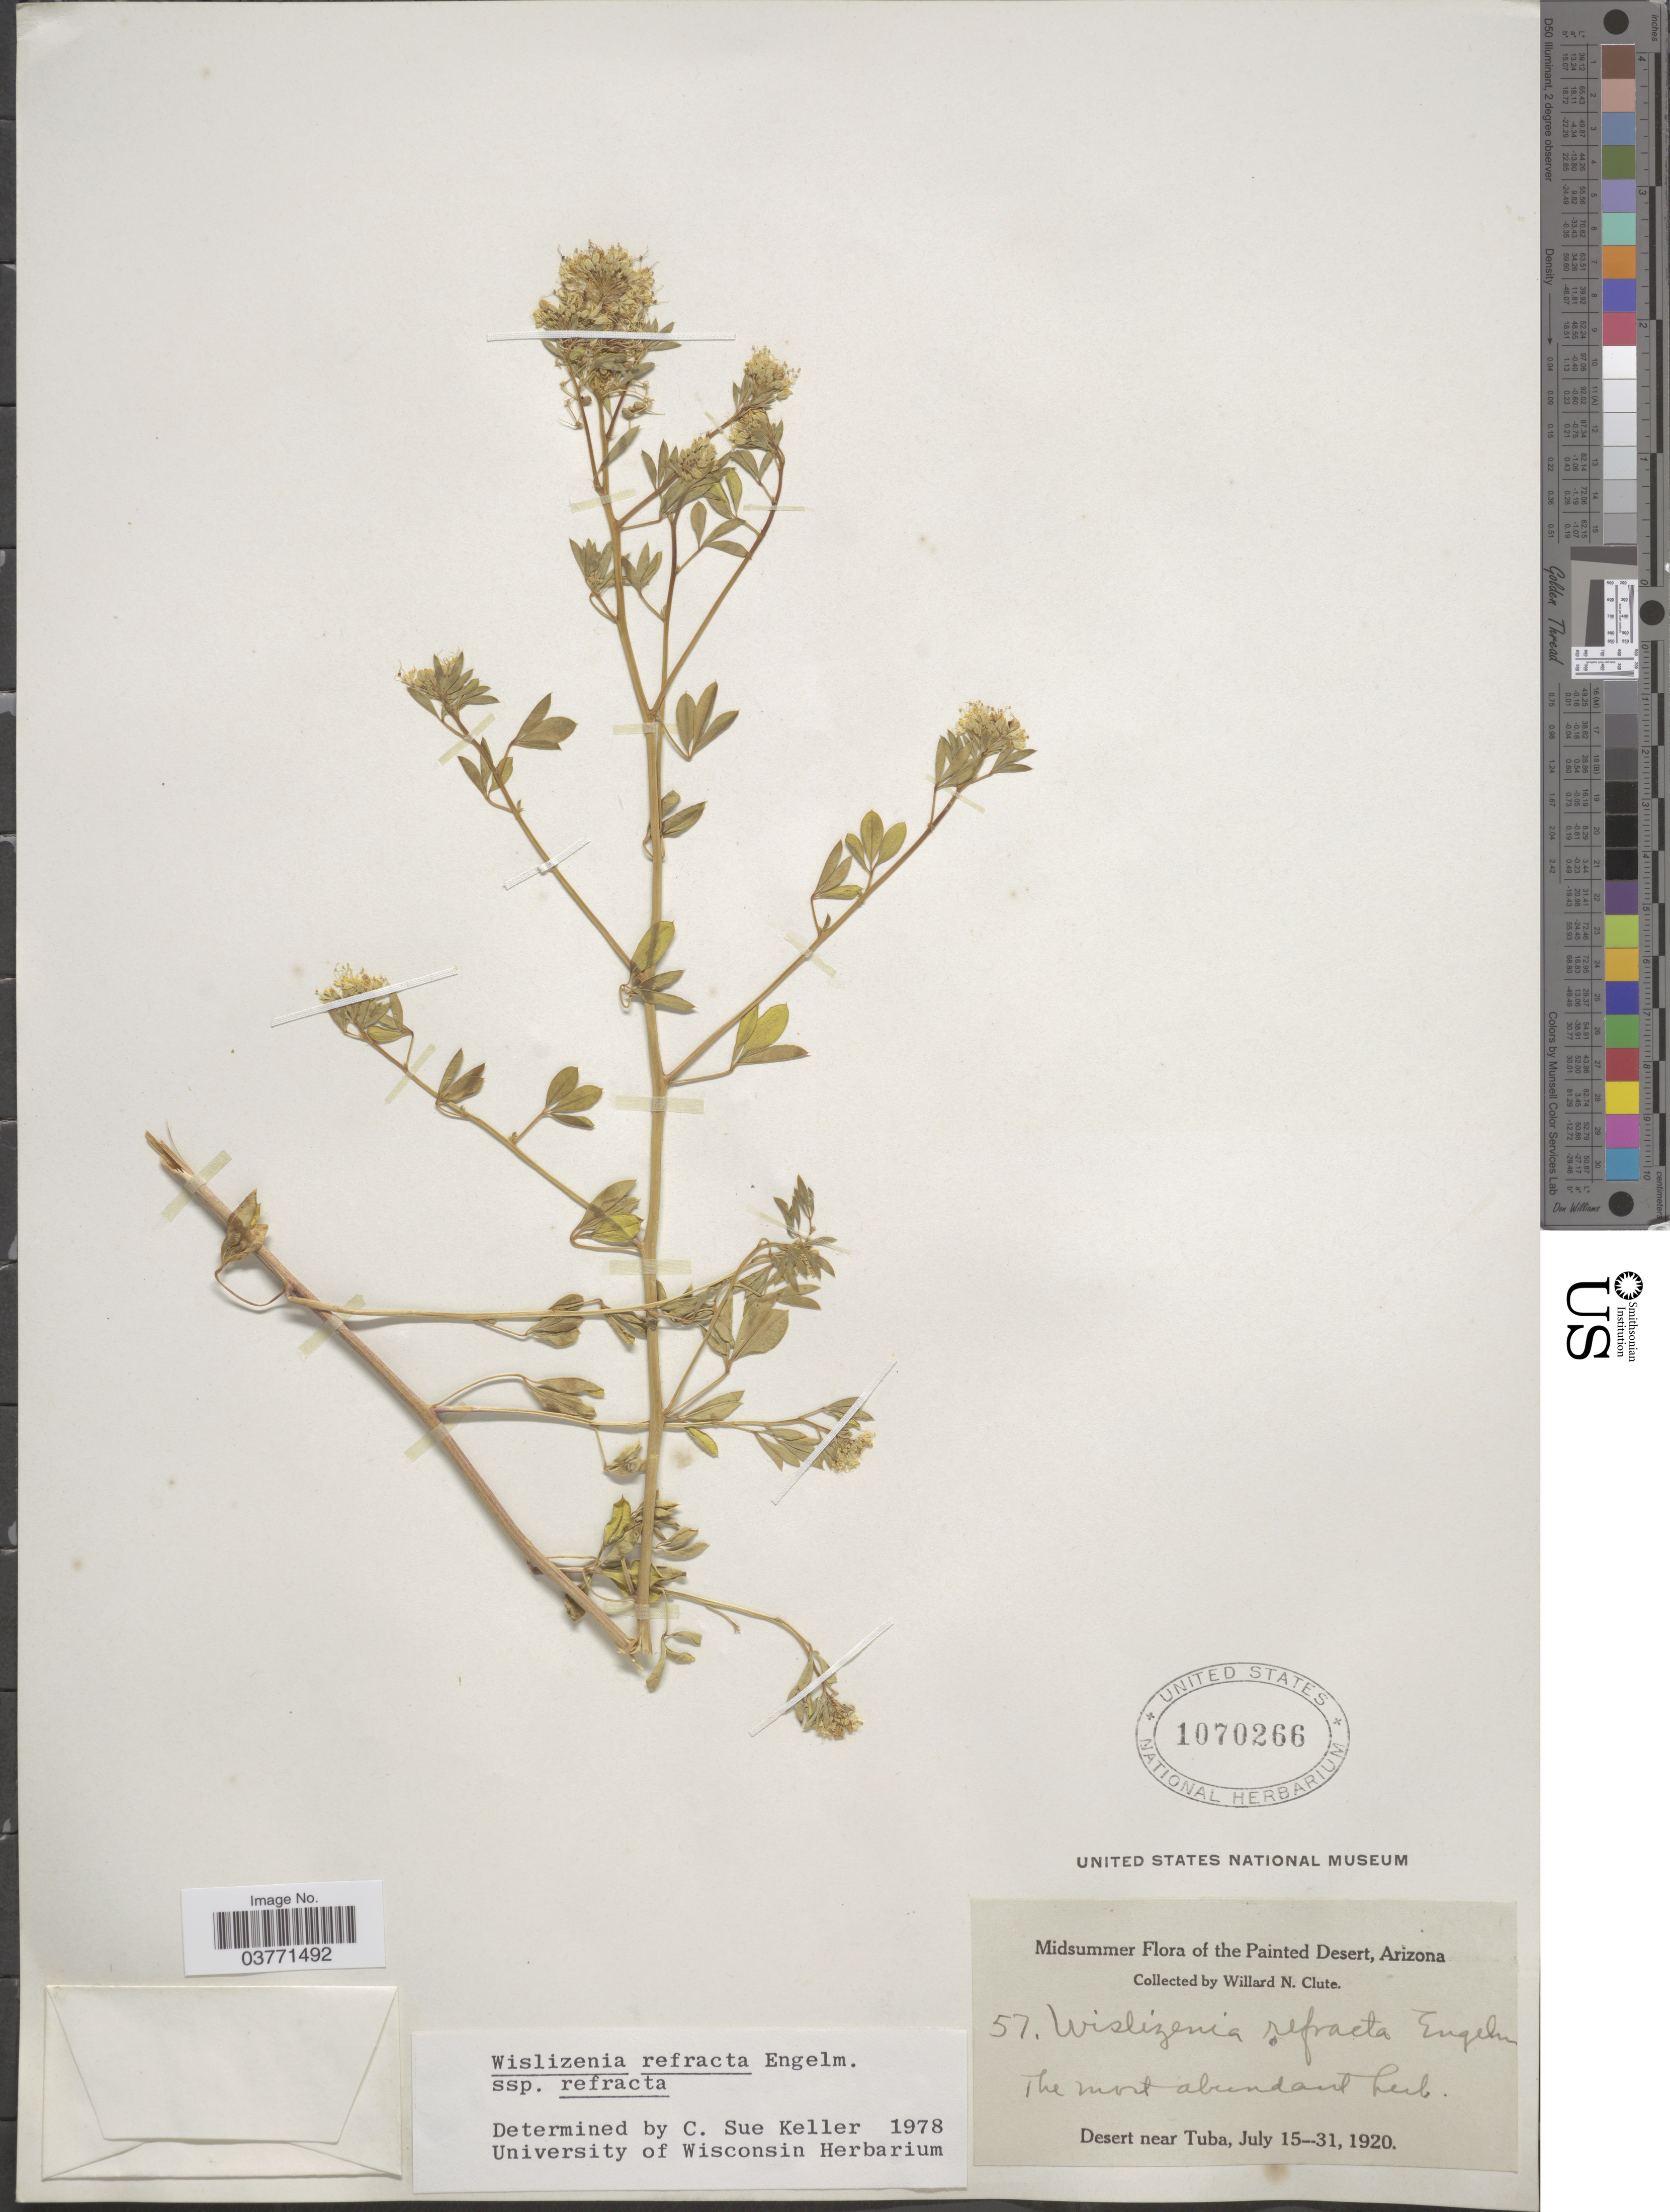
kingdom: Plantae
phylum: Tracheophyta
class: Magnoliopsida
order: Brassicales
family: Cleomaceae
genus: Cleomella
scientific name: Cleomella refracta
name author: (Engelm.) J.C. Hall & Roalson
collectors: W. N. Clute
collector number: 57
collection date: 1920-07-15/1920-07-31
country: United States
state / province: Arizona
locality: The Painted Desert. Desert near Tuba.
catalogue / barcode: US 1070266